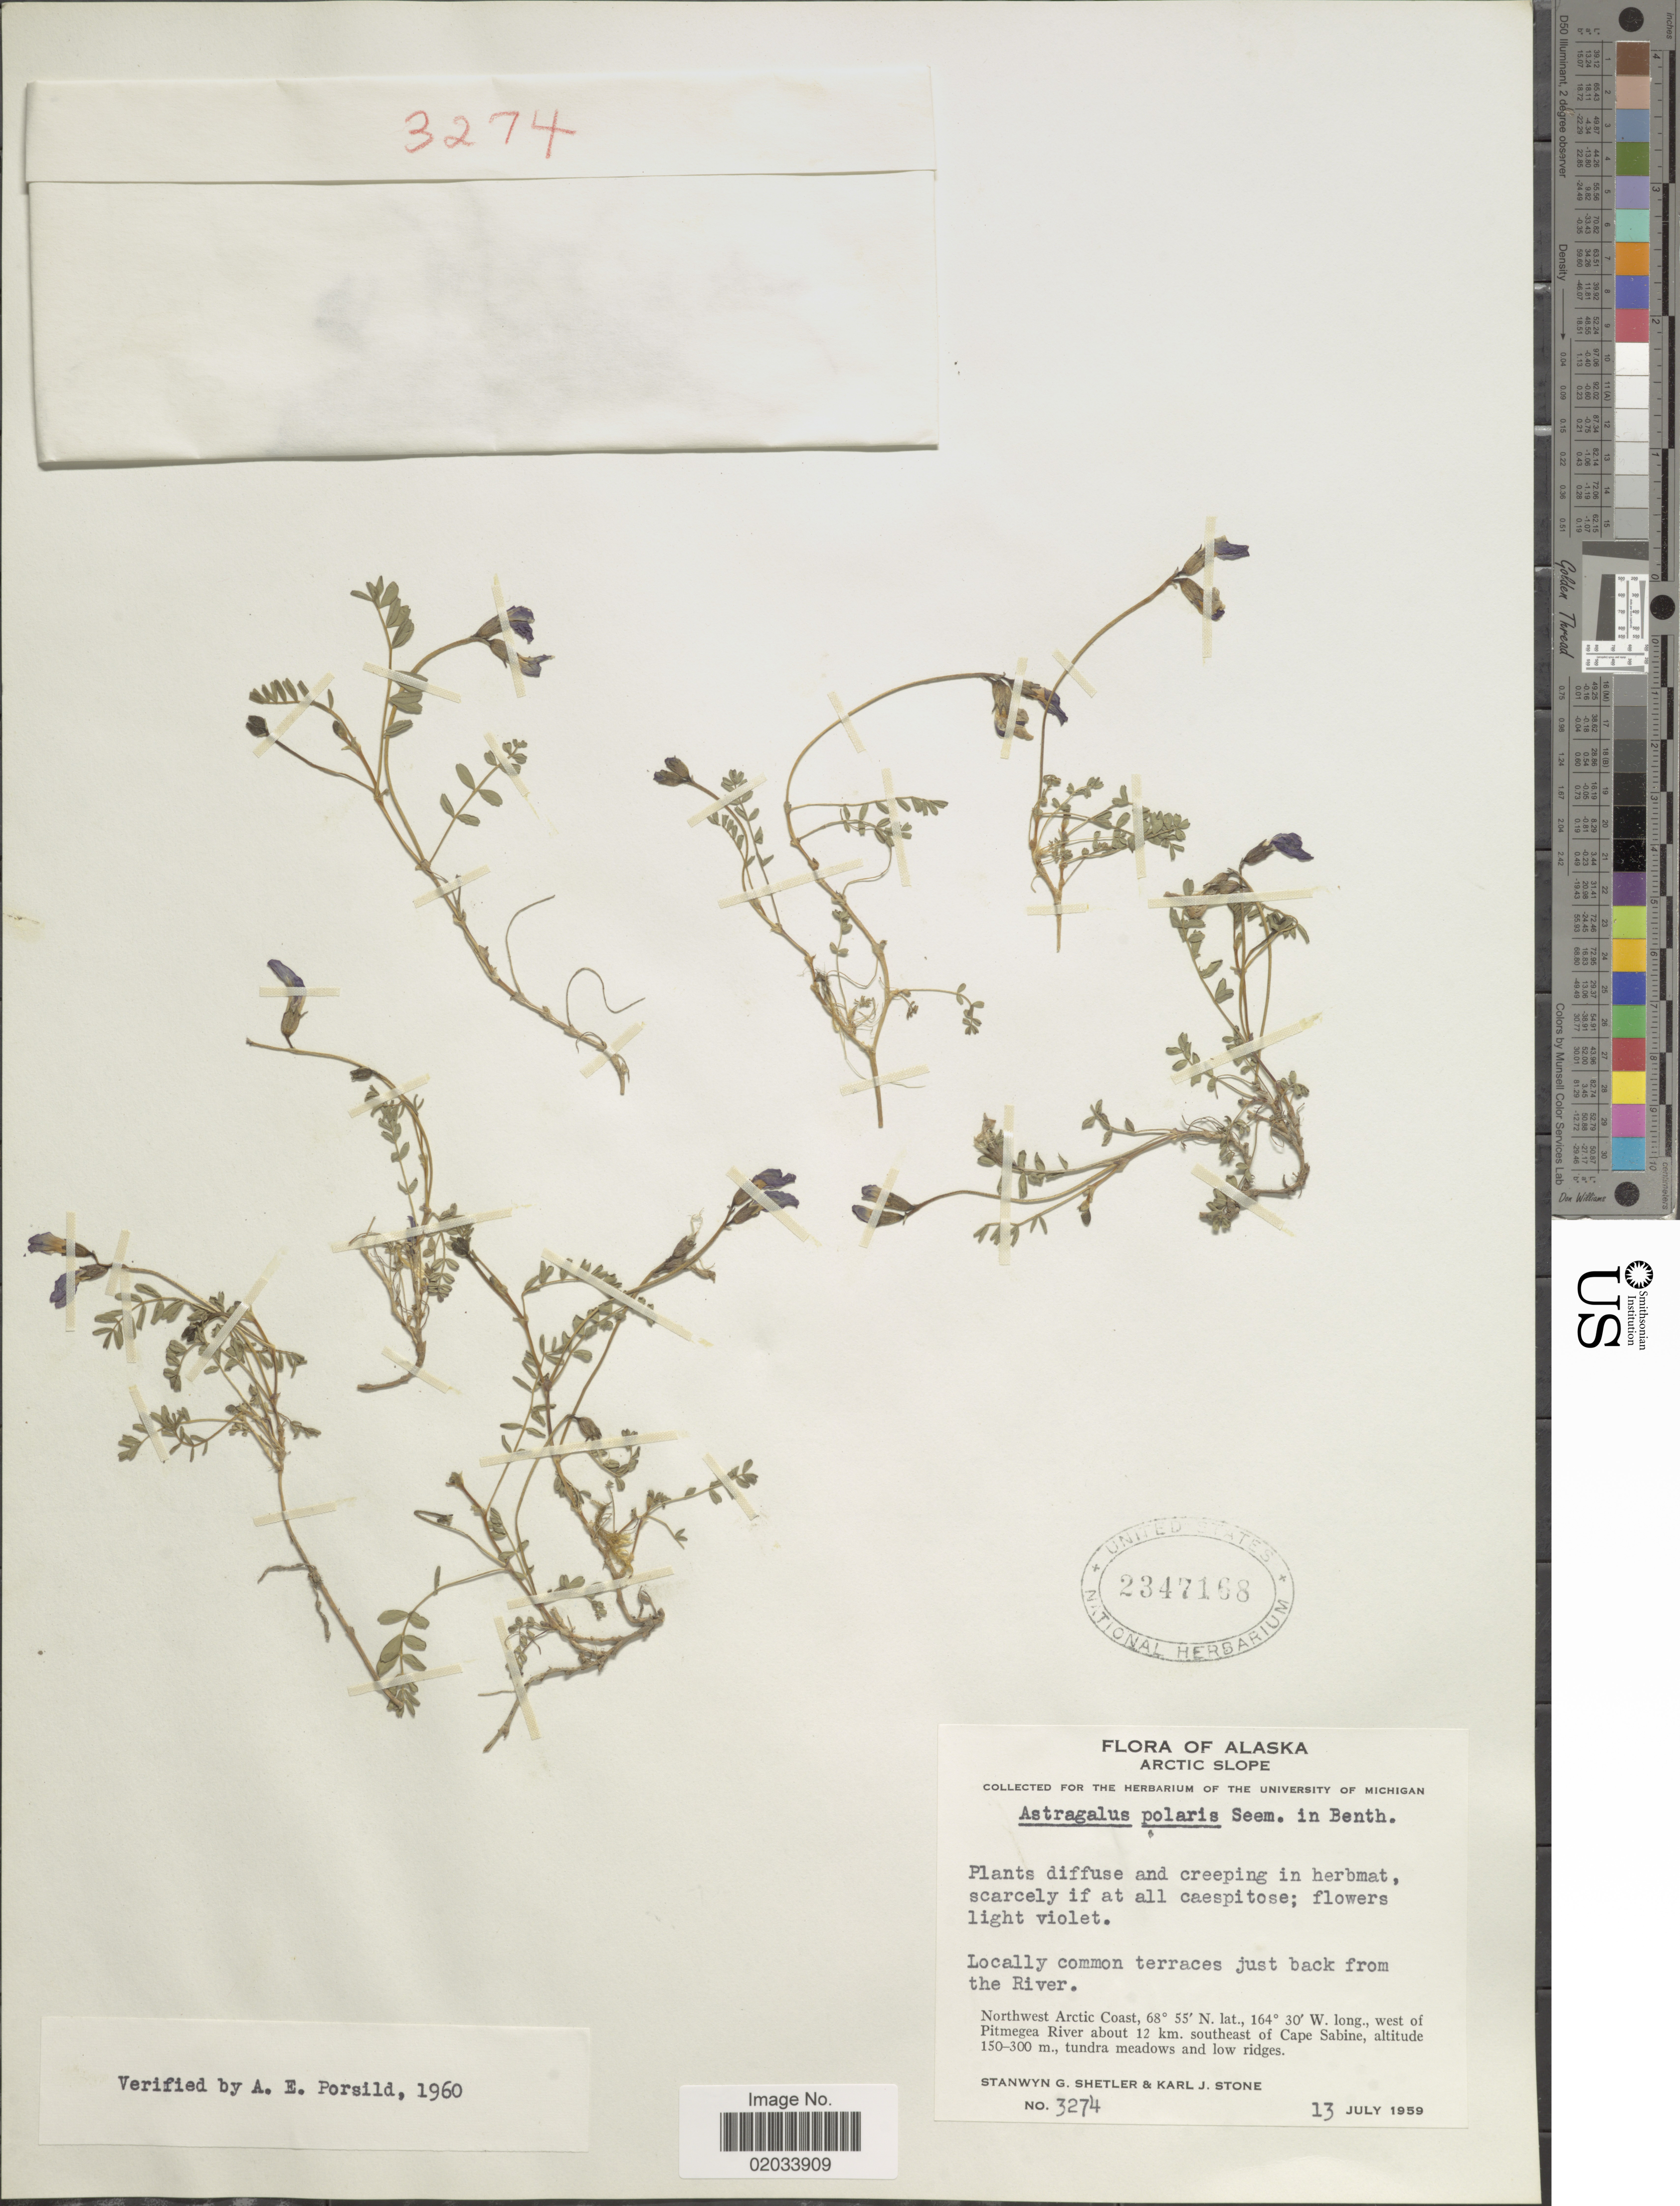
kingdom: Plantae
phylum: Tracheophyta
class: Magnoliopsida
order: Fabales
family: Fabaceae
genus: Astragalus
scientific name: Astragalus polaris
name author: (Seem.) Benth.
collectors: S. Shetler & K. J. Stone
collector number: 3274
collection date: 1959-07-13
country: United States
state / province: Alaska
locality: Arctic Slope. Northwest Arctic Coast, west of Pitmega River about 12 km. southeast of Cape Sabine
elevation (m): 150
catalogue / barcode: US 2347168